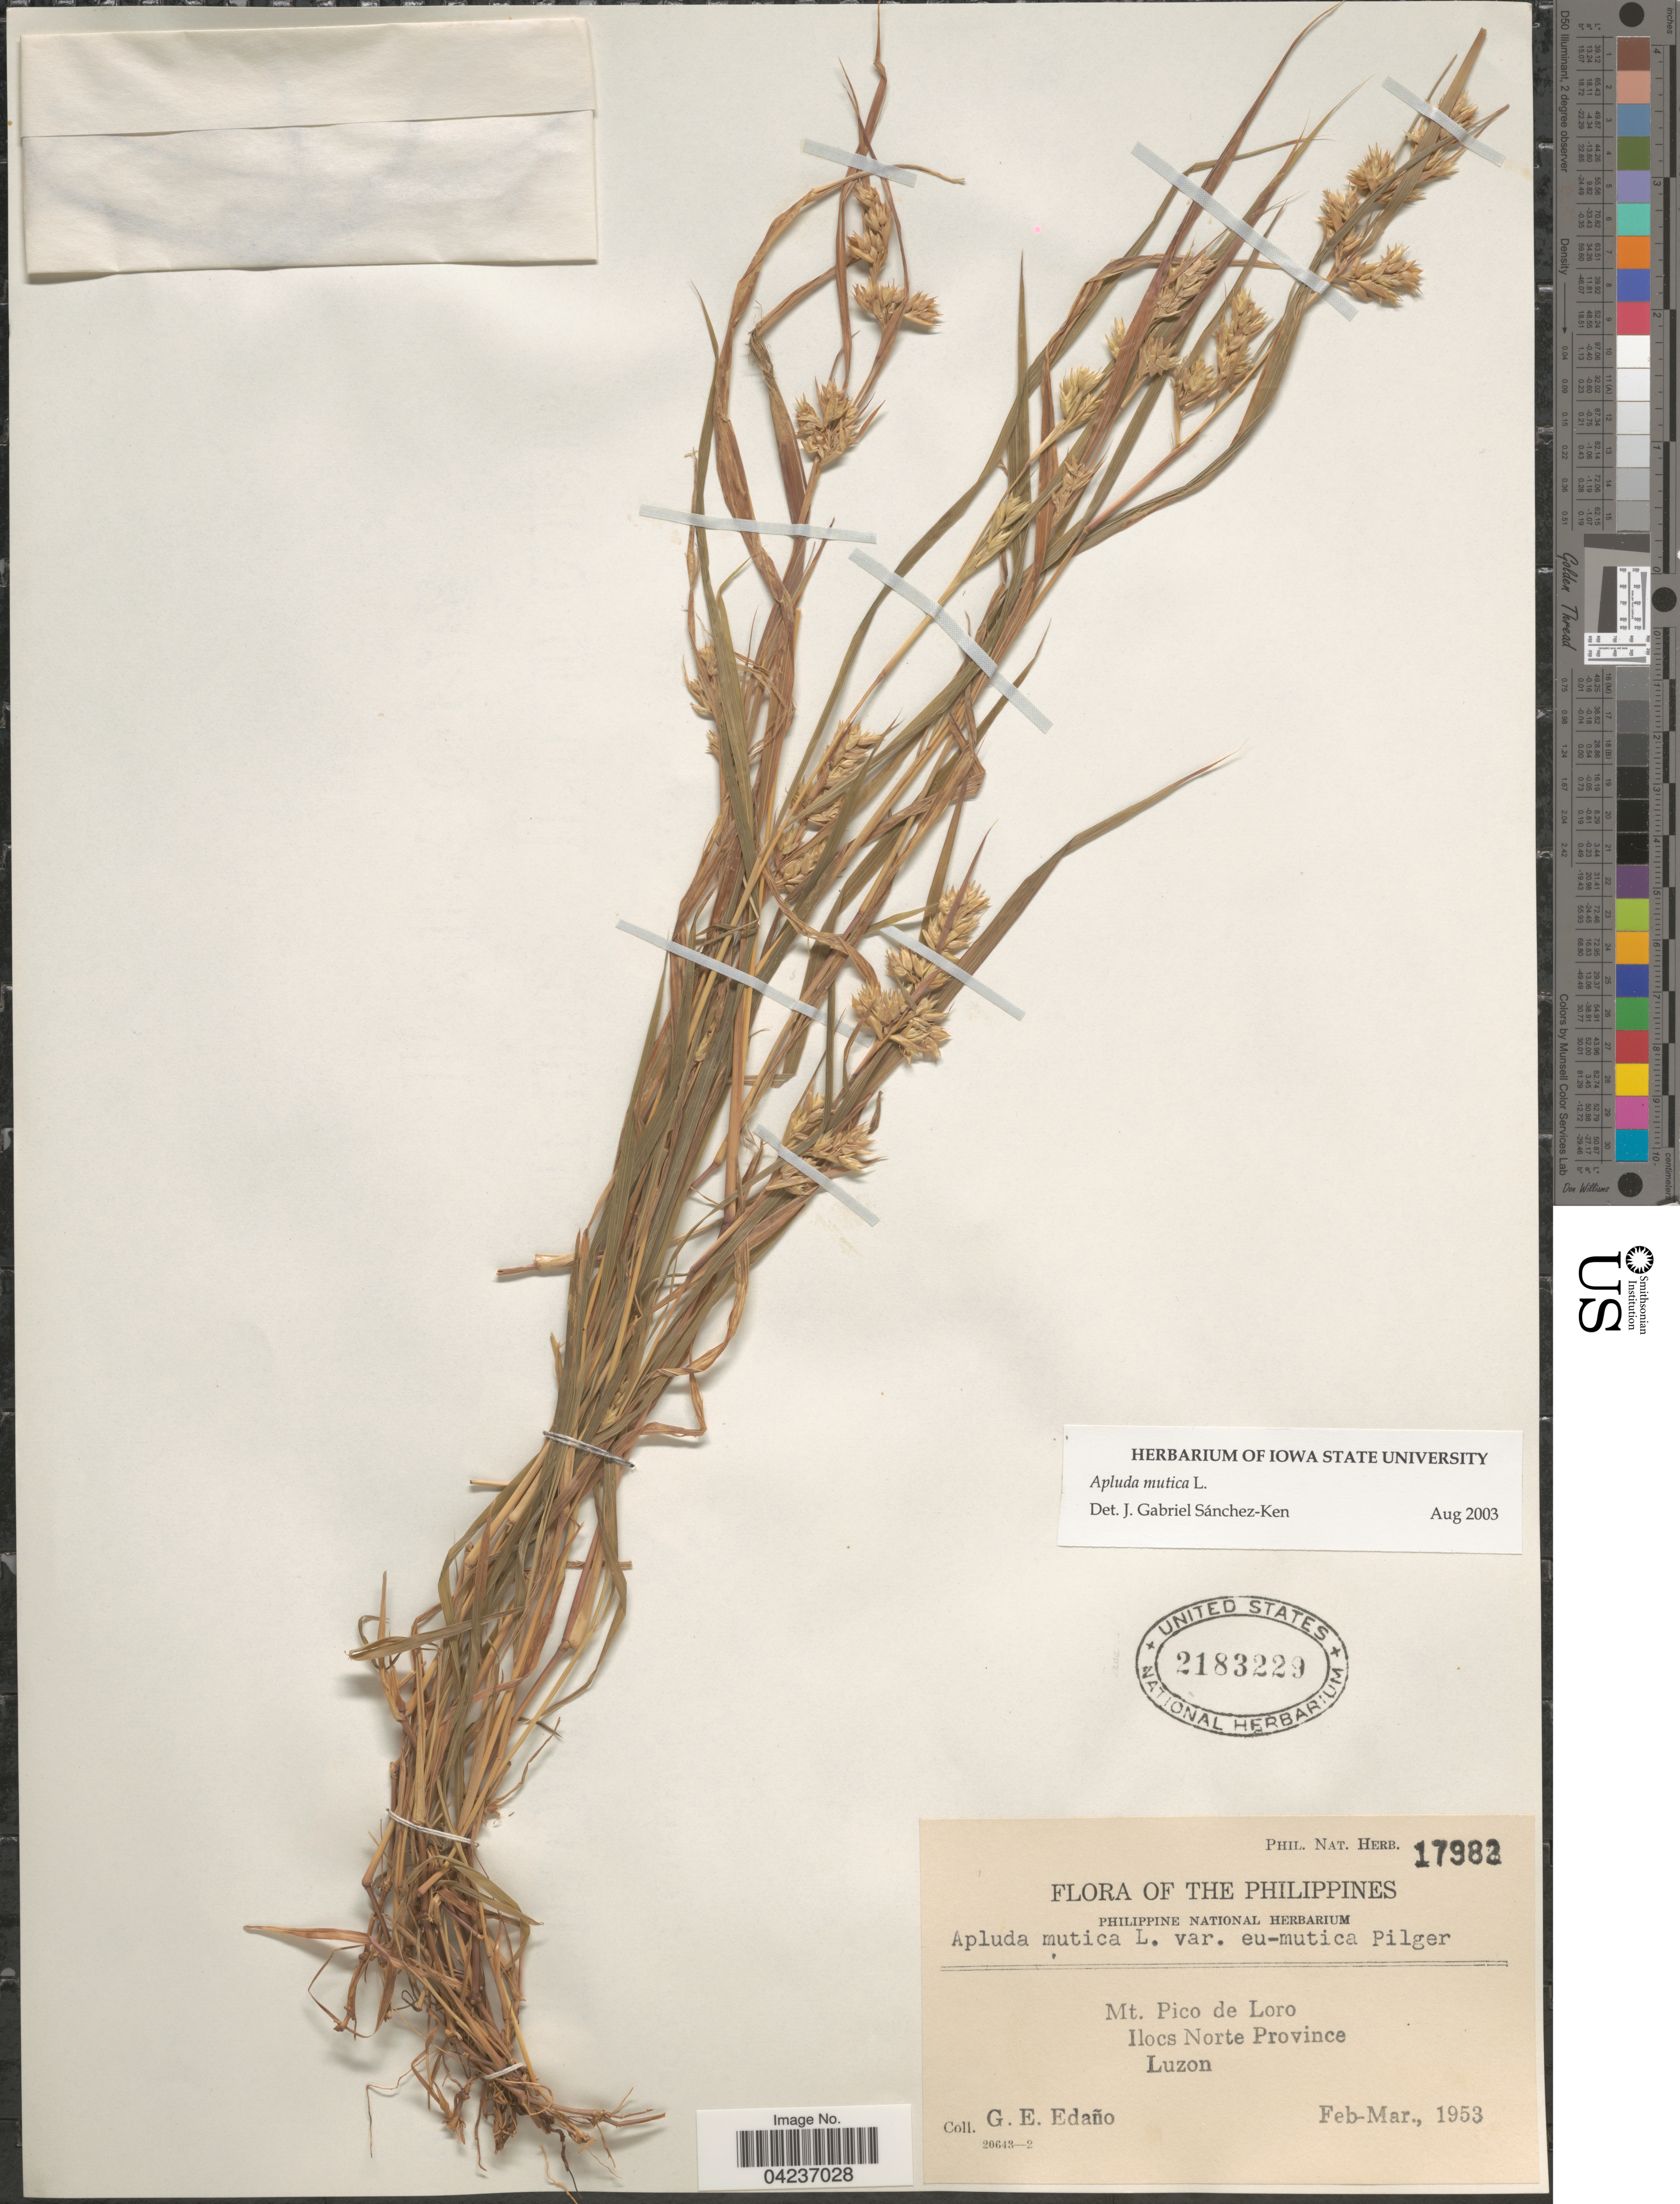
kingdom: Plantae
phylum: Tracheophyta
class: Liliopsida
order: Poales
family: Poaceae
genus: Apluda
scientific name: Apluda mutica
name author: L.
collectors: G. E. Edaño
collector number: Phil. Nat. Herb. 17982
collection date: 1953-02/1953-03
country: Philippines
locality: Mt. Pico de Loro. Ilocs Norte Province. Luzon.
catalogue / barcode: US 2183229